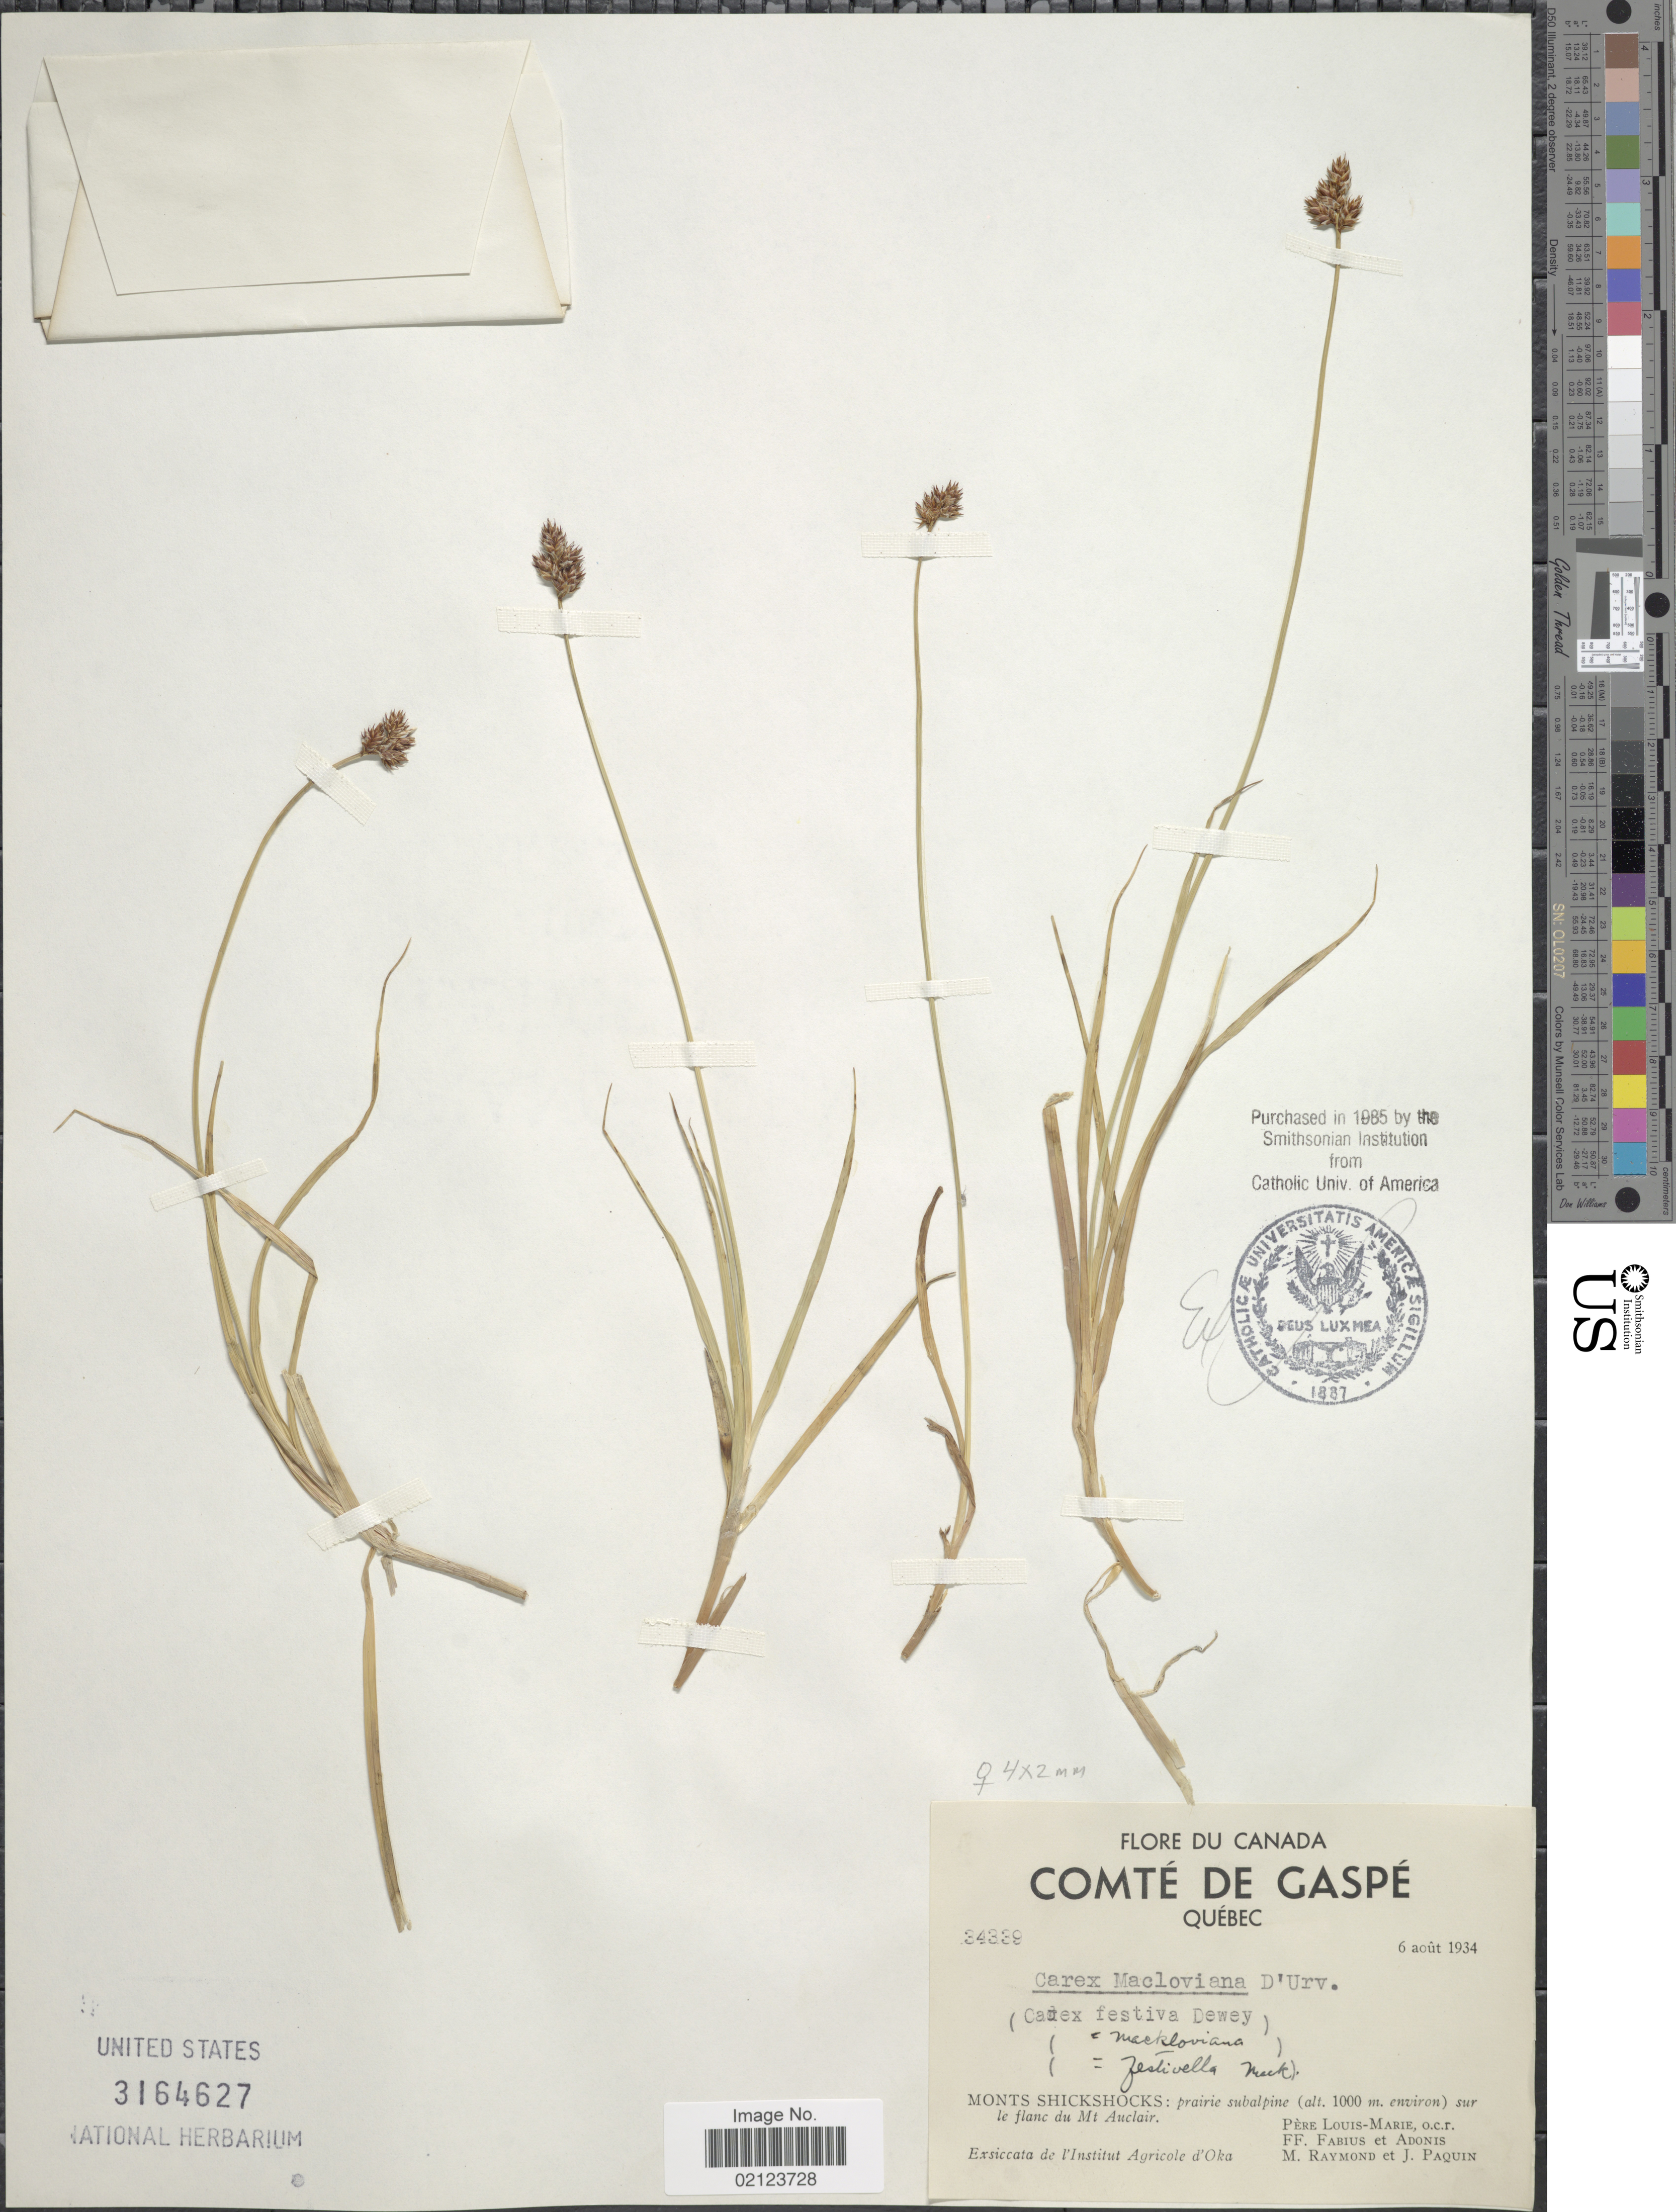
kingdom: Plantae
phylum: Tracheophyta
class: Liliopsida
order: Poales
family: Cyperaceae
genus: Carex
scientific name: Carex macloviana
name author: d'Urv.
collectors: L.-M. LaLonde, B. Fabius, Adonis, M. Raymond & J. Paquin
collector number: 34339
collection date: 1934-08-06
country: Canada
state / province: Quebec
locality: Comte de Gaspe. Monts Shickshocks: prairie subalpine sur le flanc du Mt. Auclair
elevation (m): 1000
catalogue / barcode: US 3164627